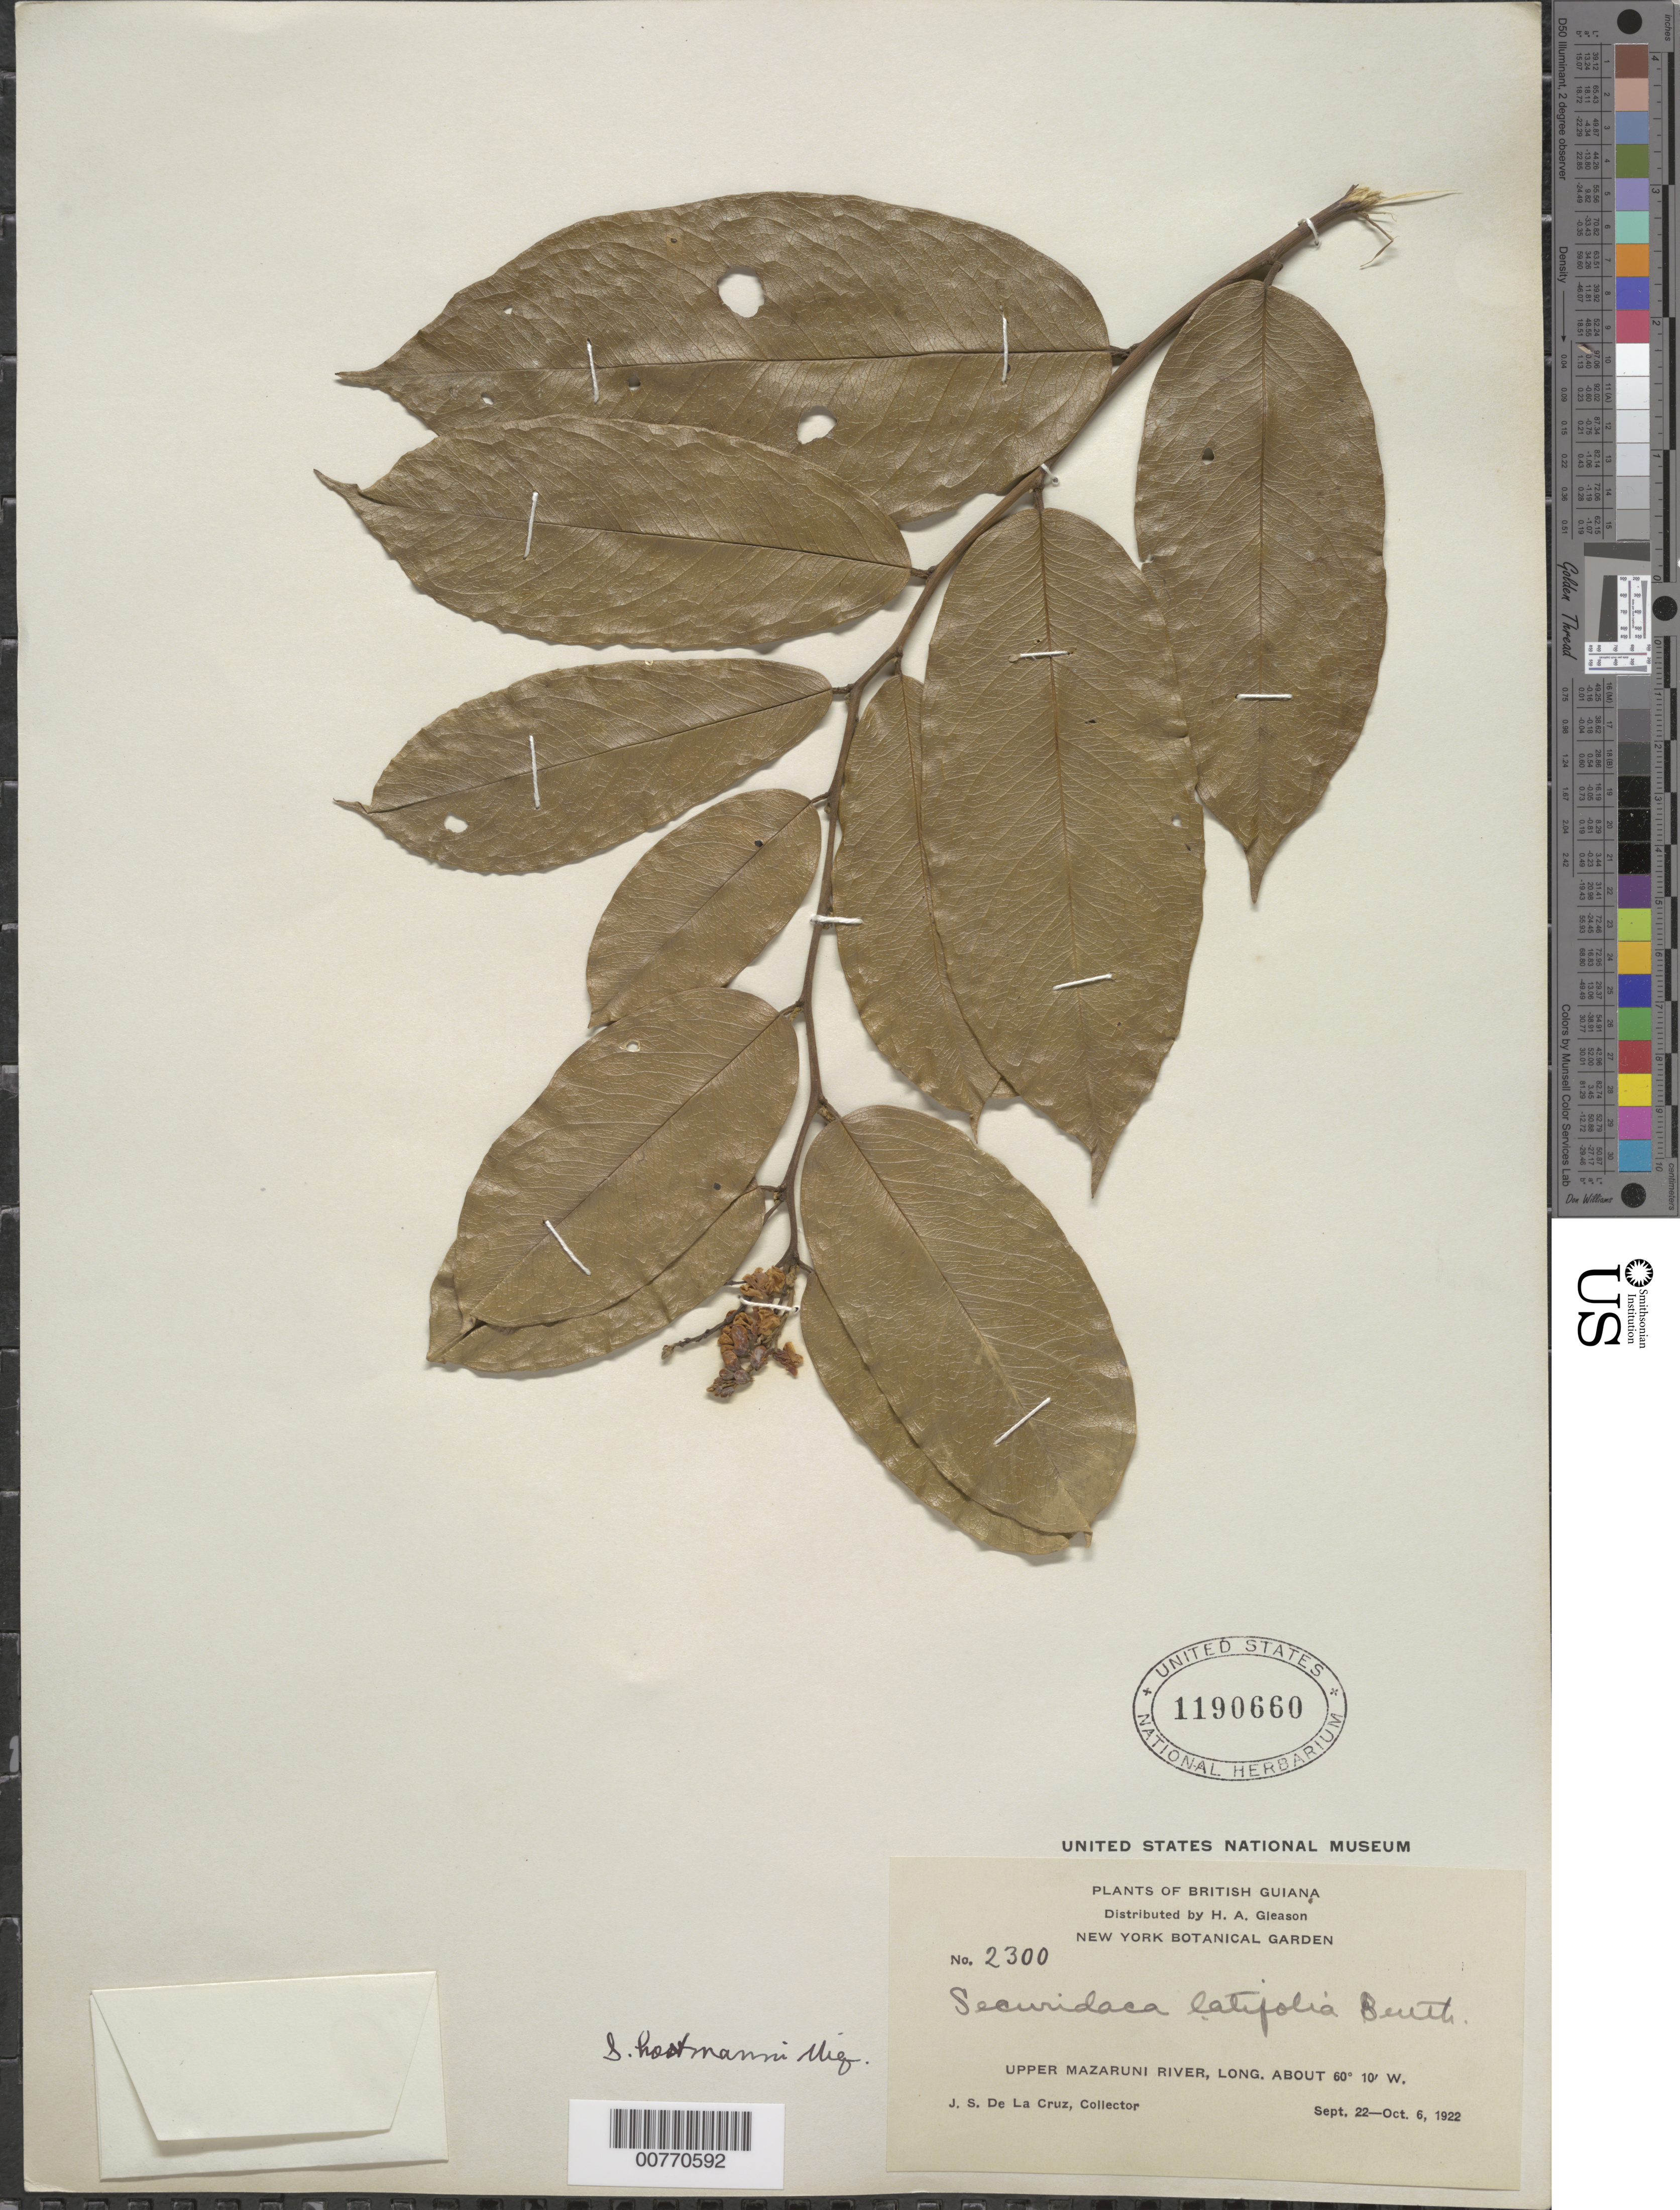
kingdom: Plantae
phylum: Tracheophyta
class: Magnoliopsida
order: Fabales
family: Polygalaceae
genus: Securidaca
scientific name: Securidaca paniculata var. lasiocarpa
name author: Oort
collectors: J. S. de la Cruz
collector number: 2300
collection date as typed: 22-Sep-22 to 6-Oct-22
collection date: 1922-09-22/1922-10-06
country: Guyana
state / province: Cuyuni-Mazaruni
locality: Upper Mazaruni R.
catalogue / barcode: US 1190660